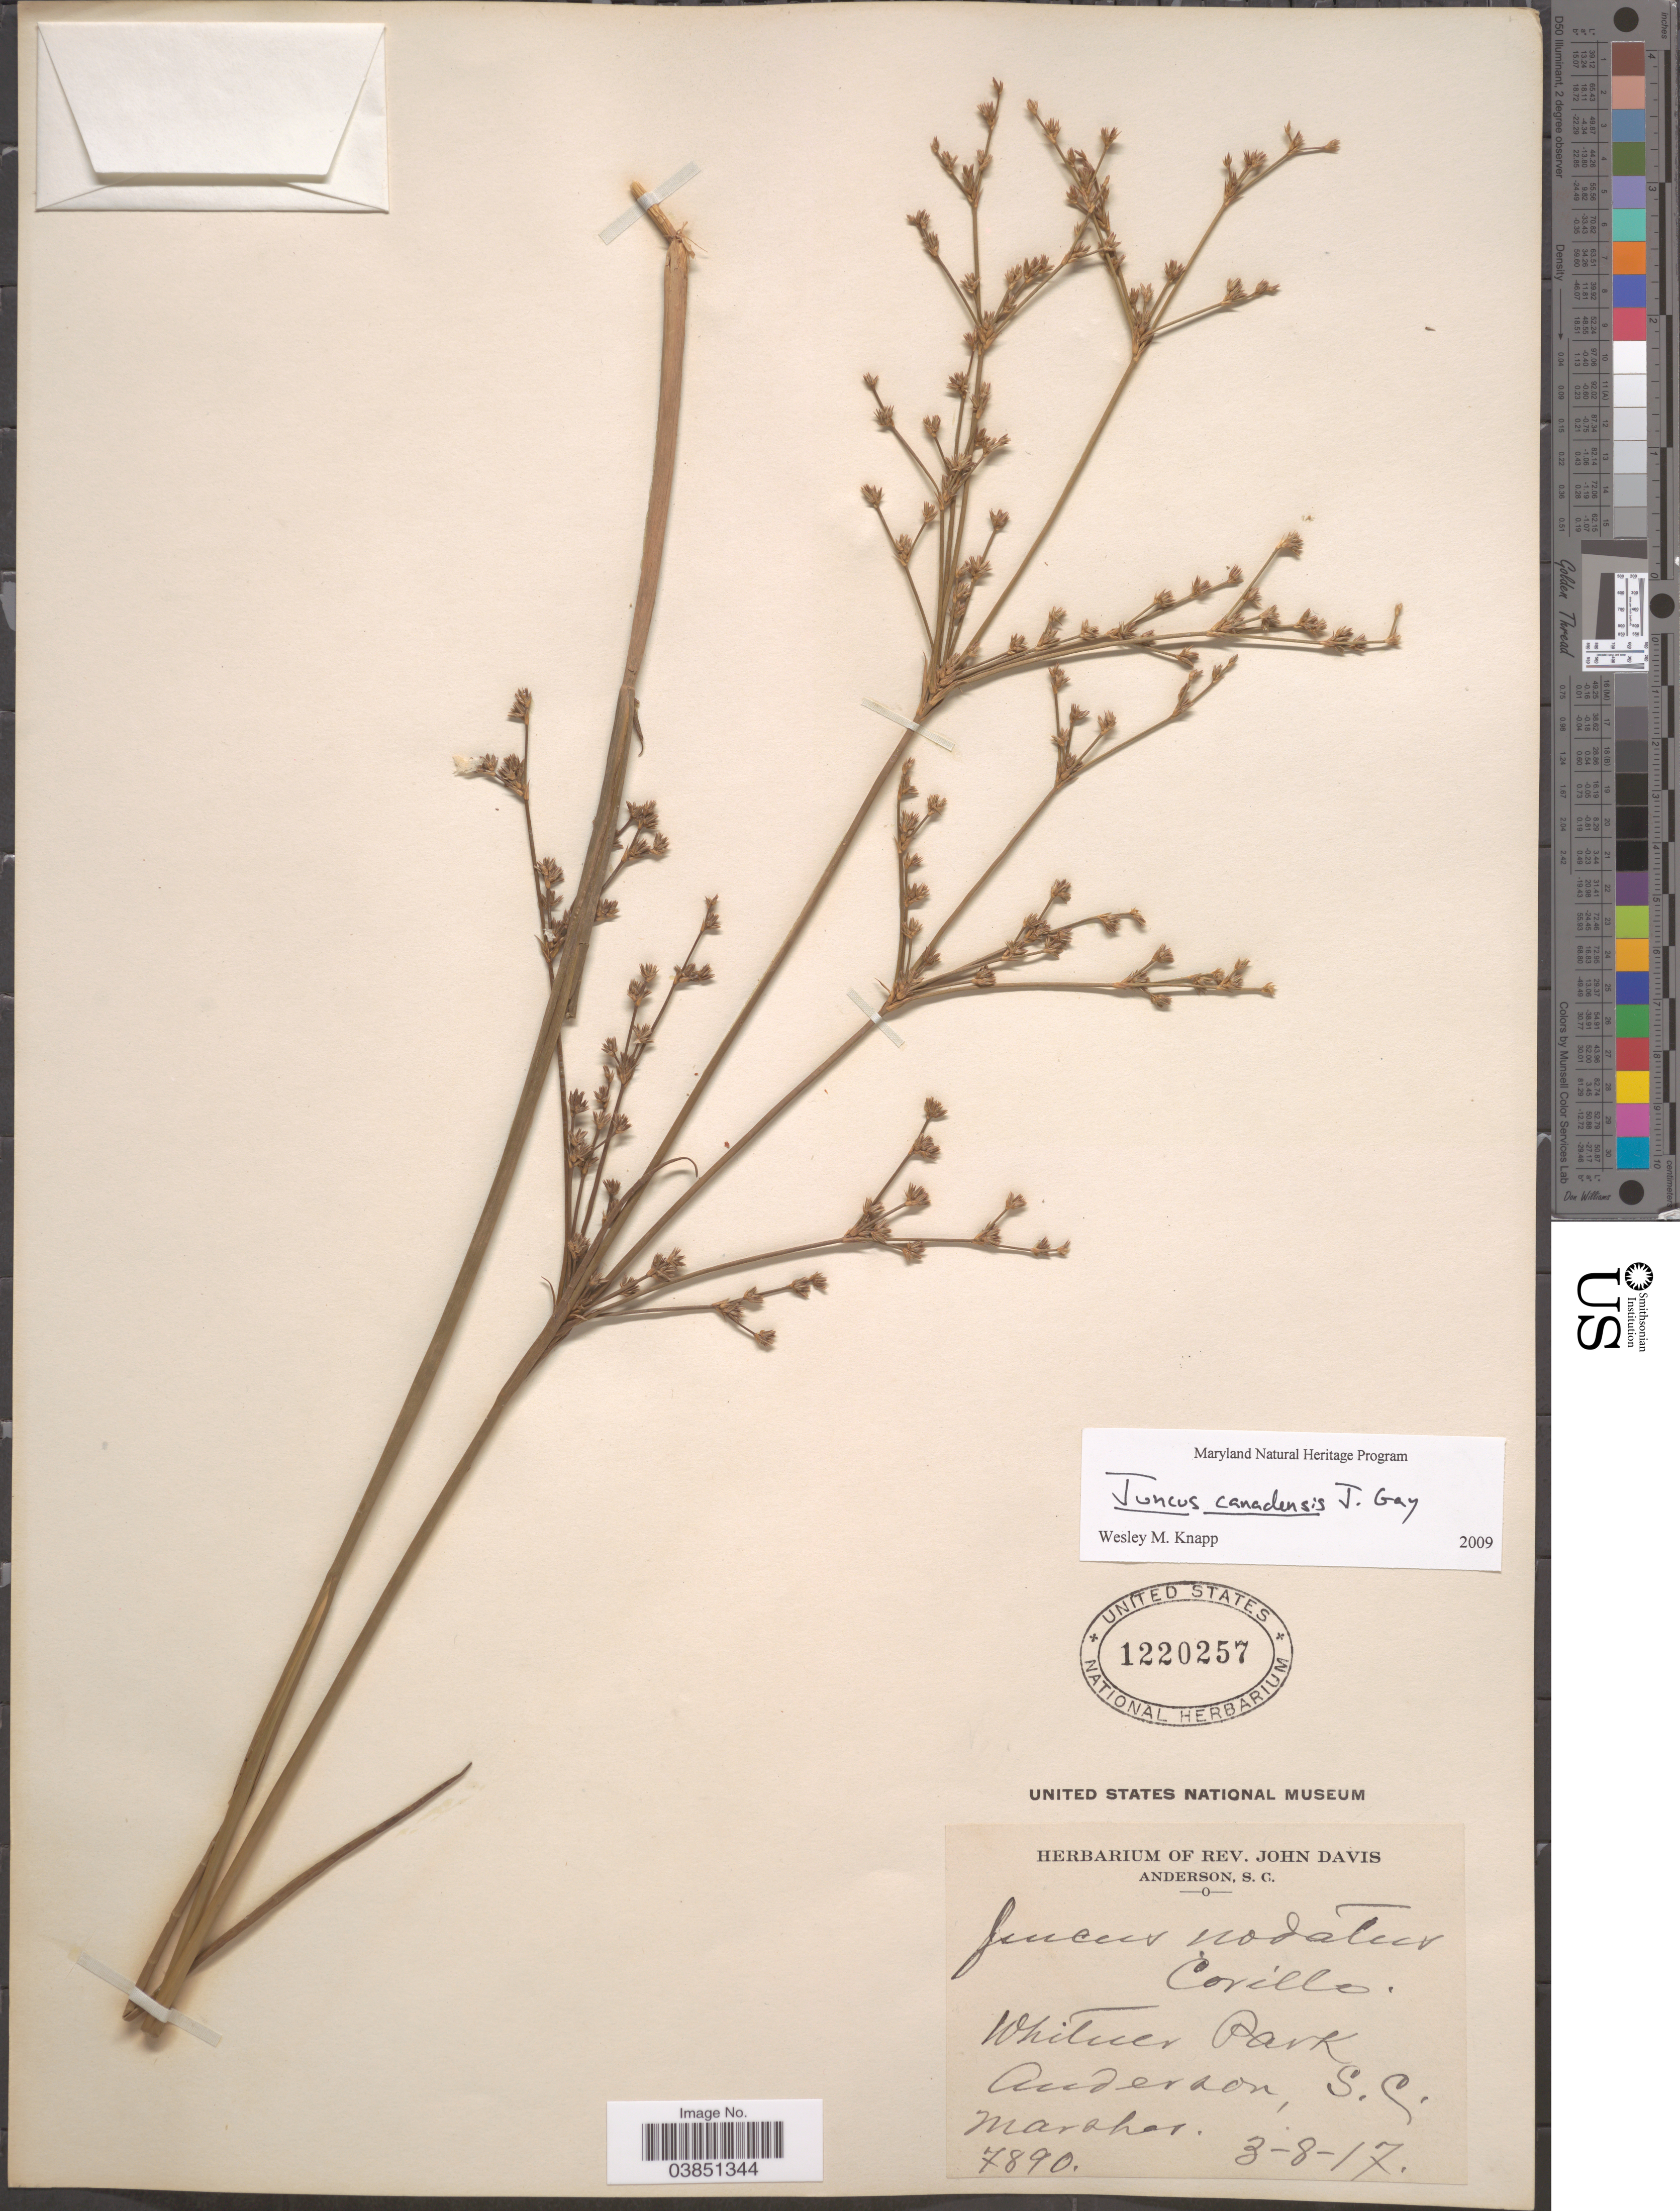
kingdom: Plantae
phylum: Tracheophyta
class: Liliopsida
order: Poales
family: Juncaceae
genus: Juncus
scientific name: Juncus canadensis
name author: J. Gay ex Laharpe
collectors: ex herb. Rev. John Davis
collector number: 7890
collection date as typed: Transcribed d/m/y: 8/3/17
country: United States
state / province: South Carolina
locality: Whitner Park, Anderson.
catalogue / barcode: US 1220257